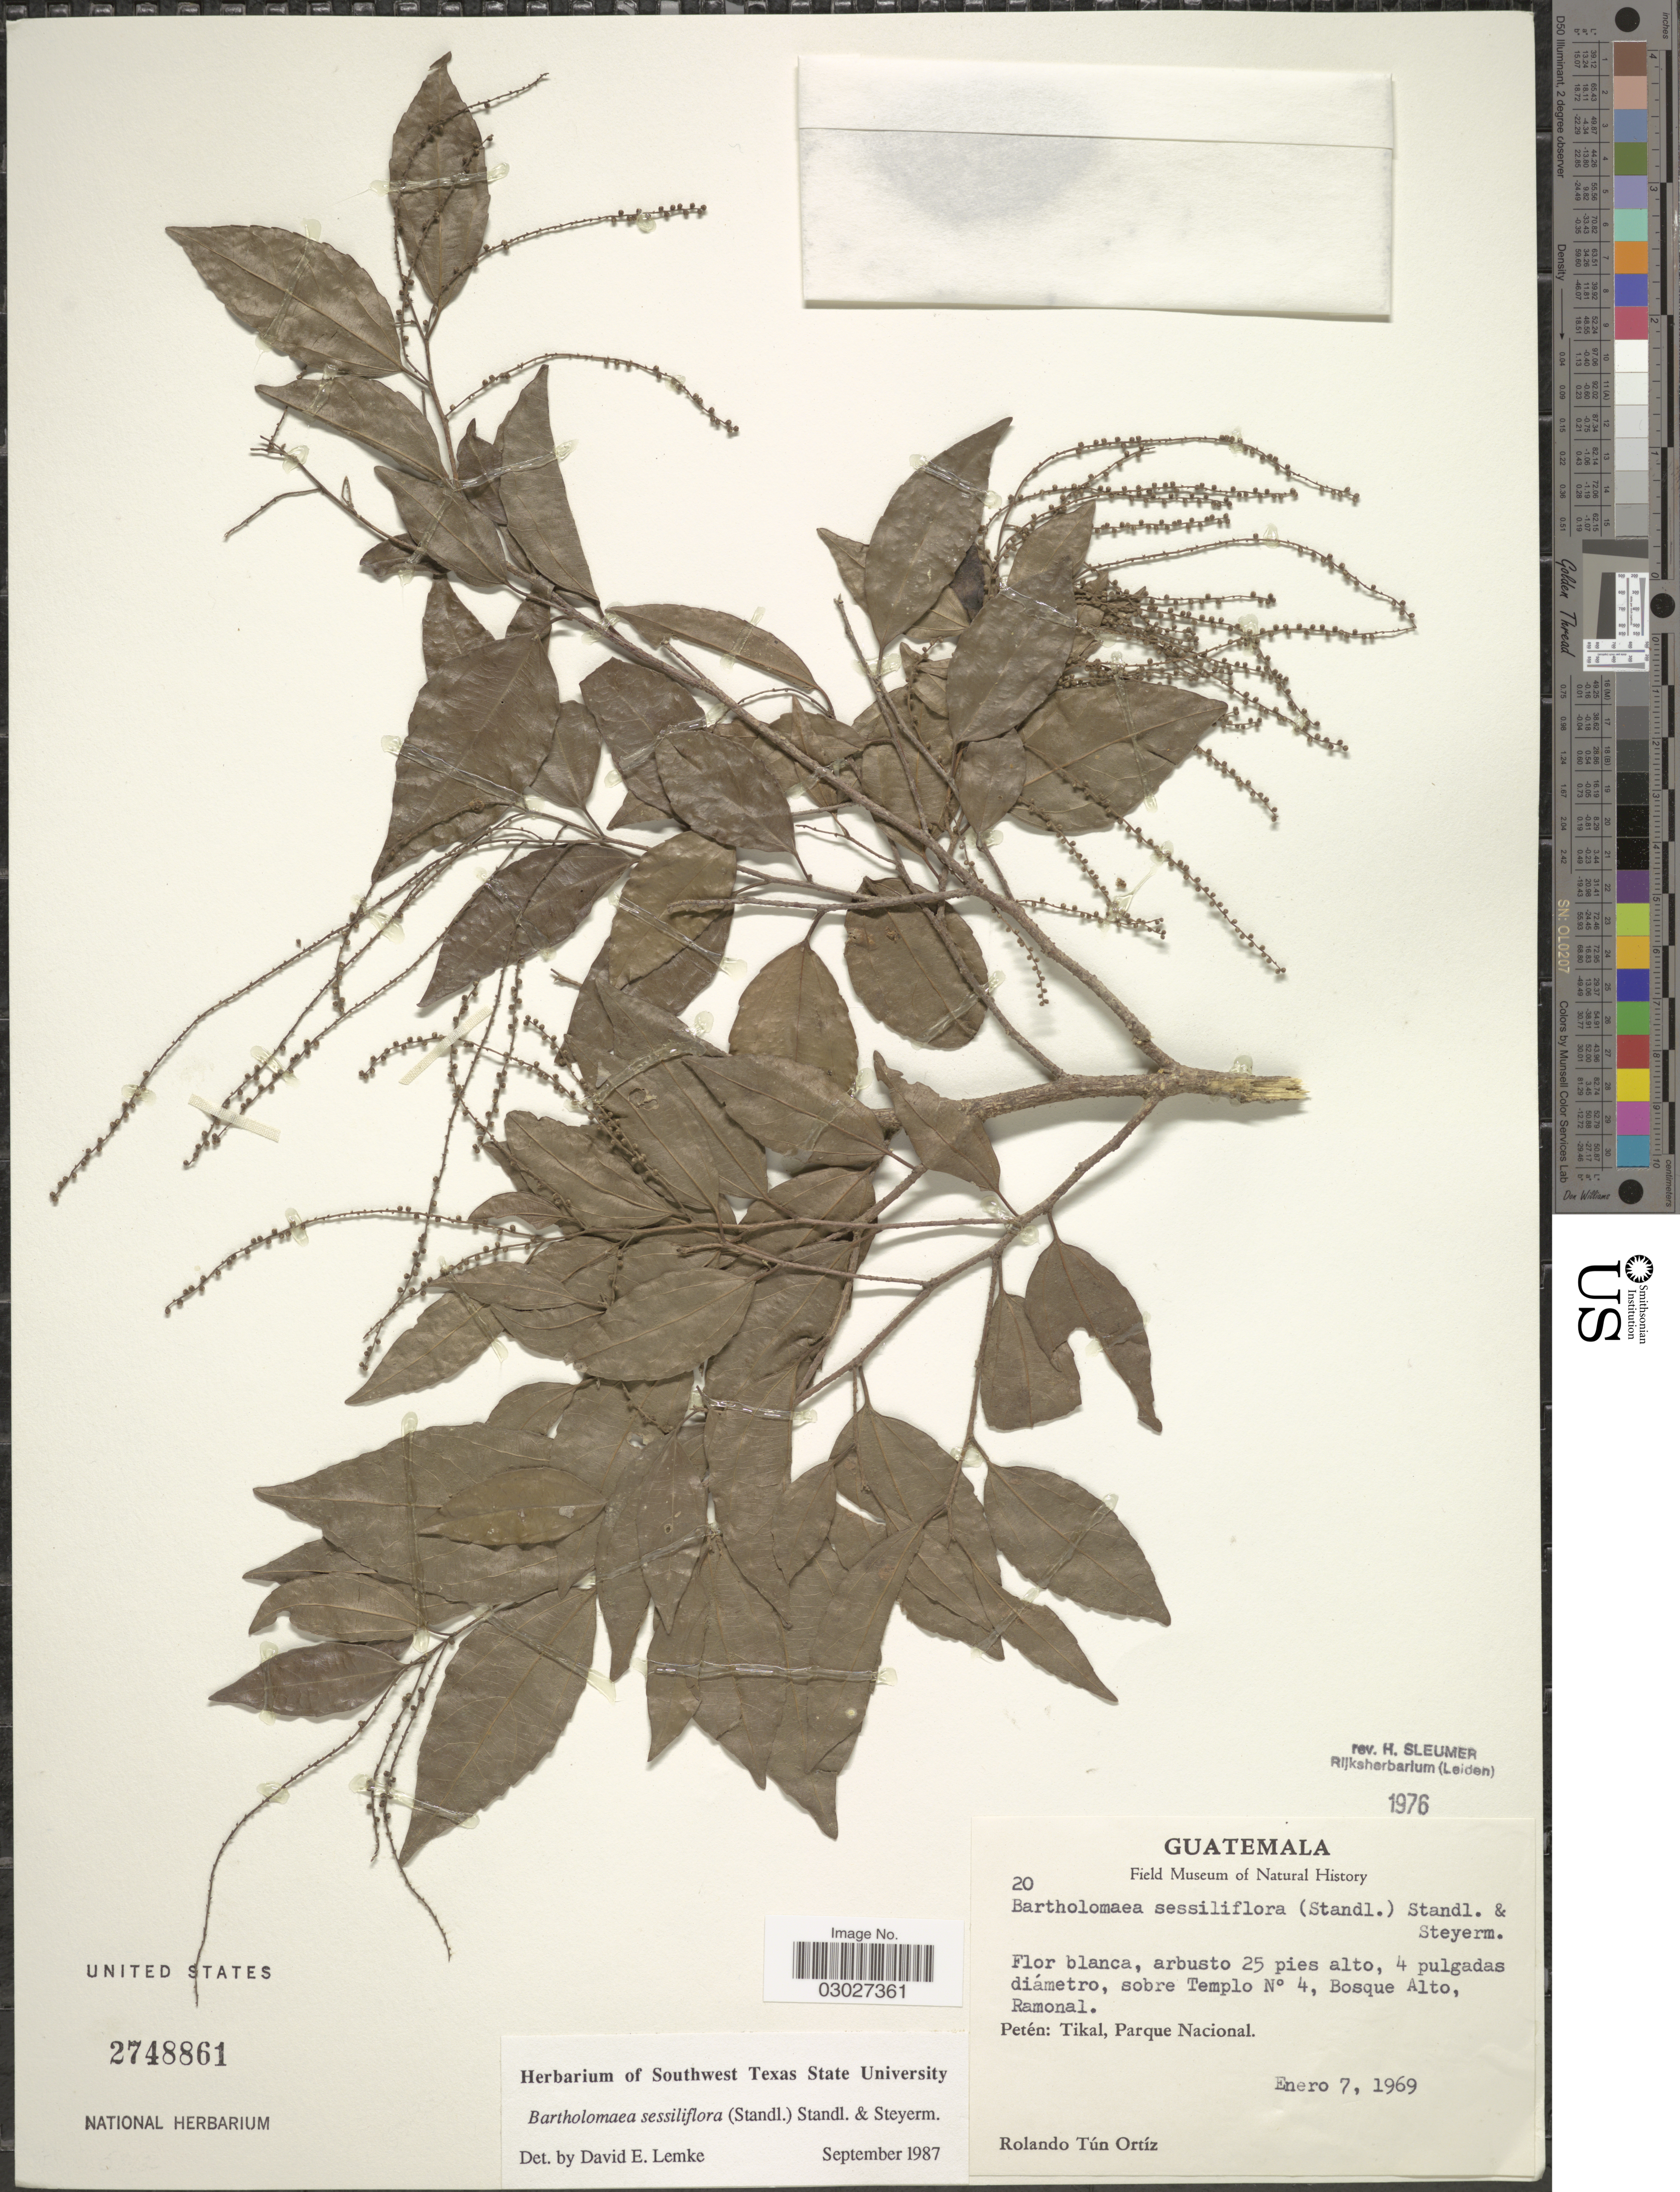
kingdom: Plantae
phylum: Tracheophyta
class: Magnoliopsida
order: Malpighiales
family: Salicaceae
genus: Bartholomaea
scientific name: Bartholomaea sessiliflora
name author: (Standl.) Standl. & Steyerm.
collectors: R. T. Ortíz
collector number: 20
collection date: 1969-01-07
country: Guatemala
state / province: El Petén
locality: Bosque Alto, Ramonal. Petén: Tikal, Parque Nacional.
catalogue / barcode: US 2748861